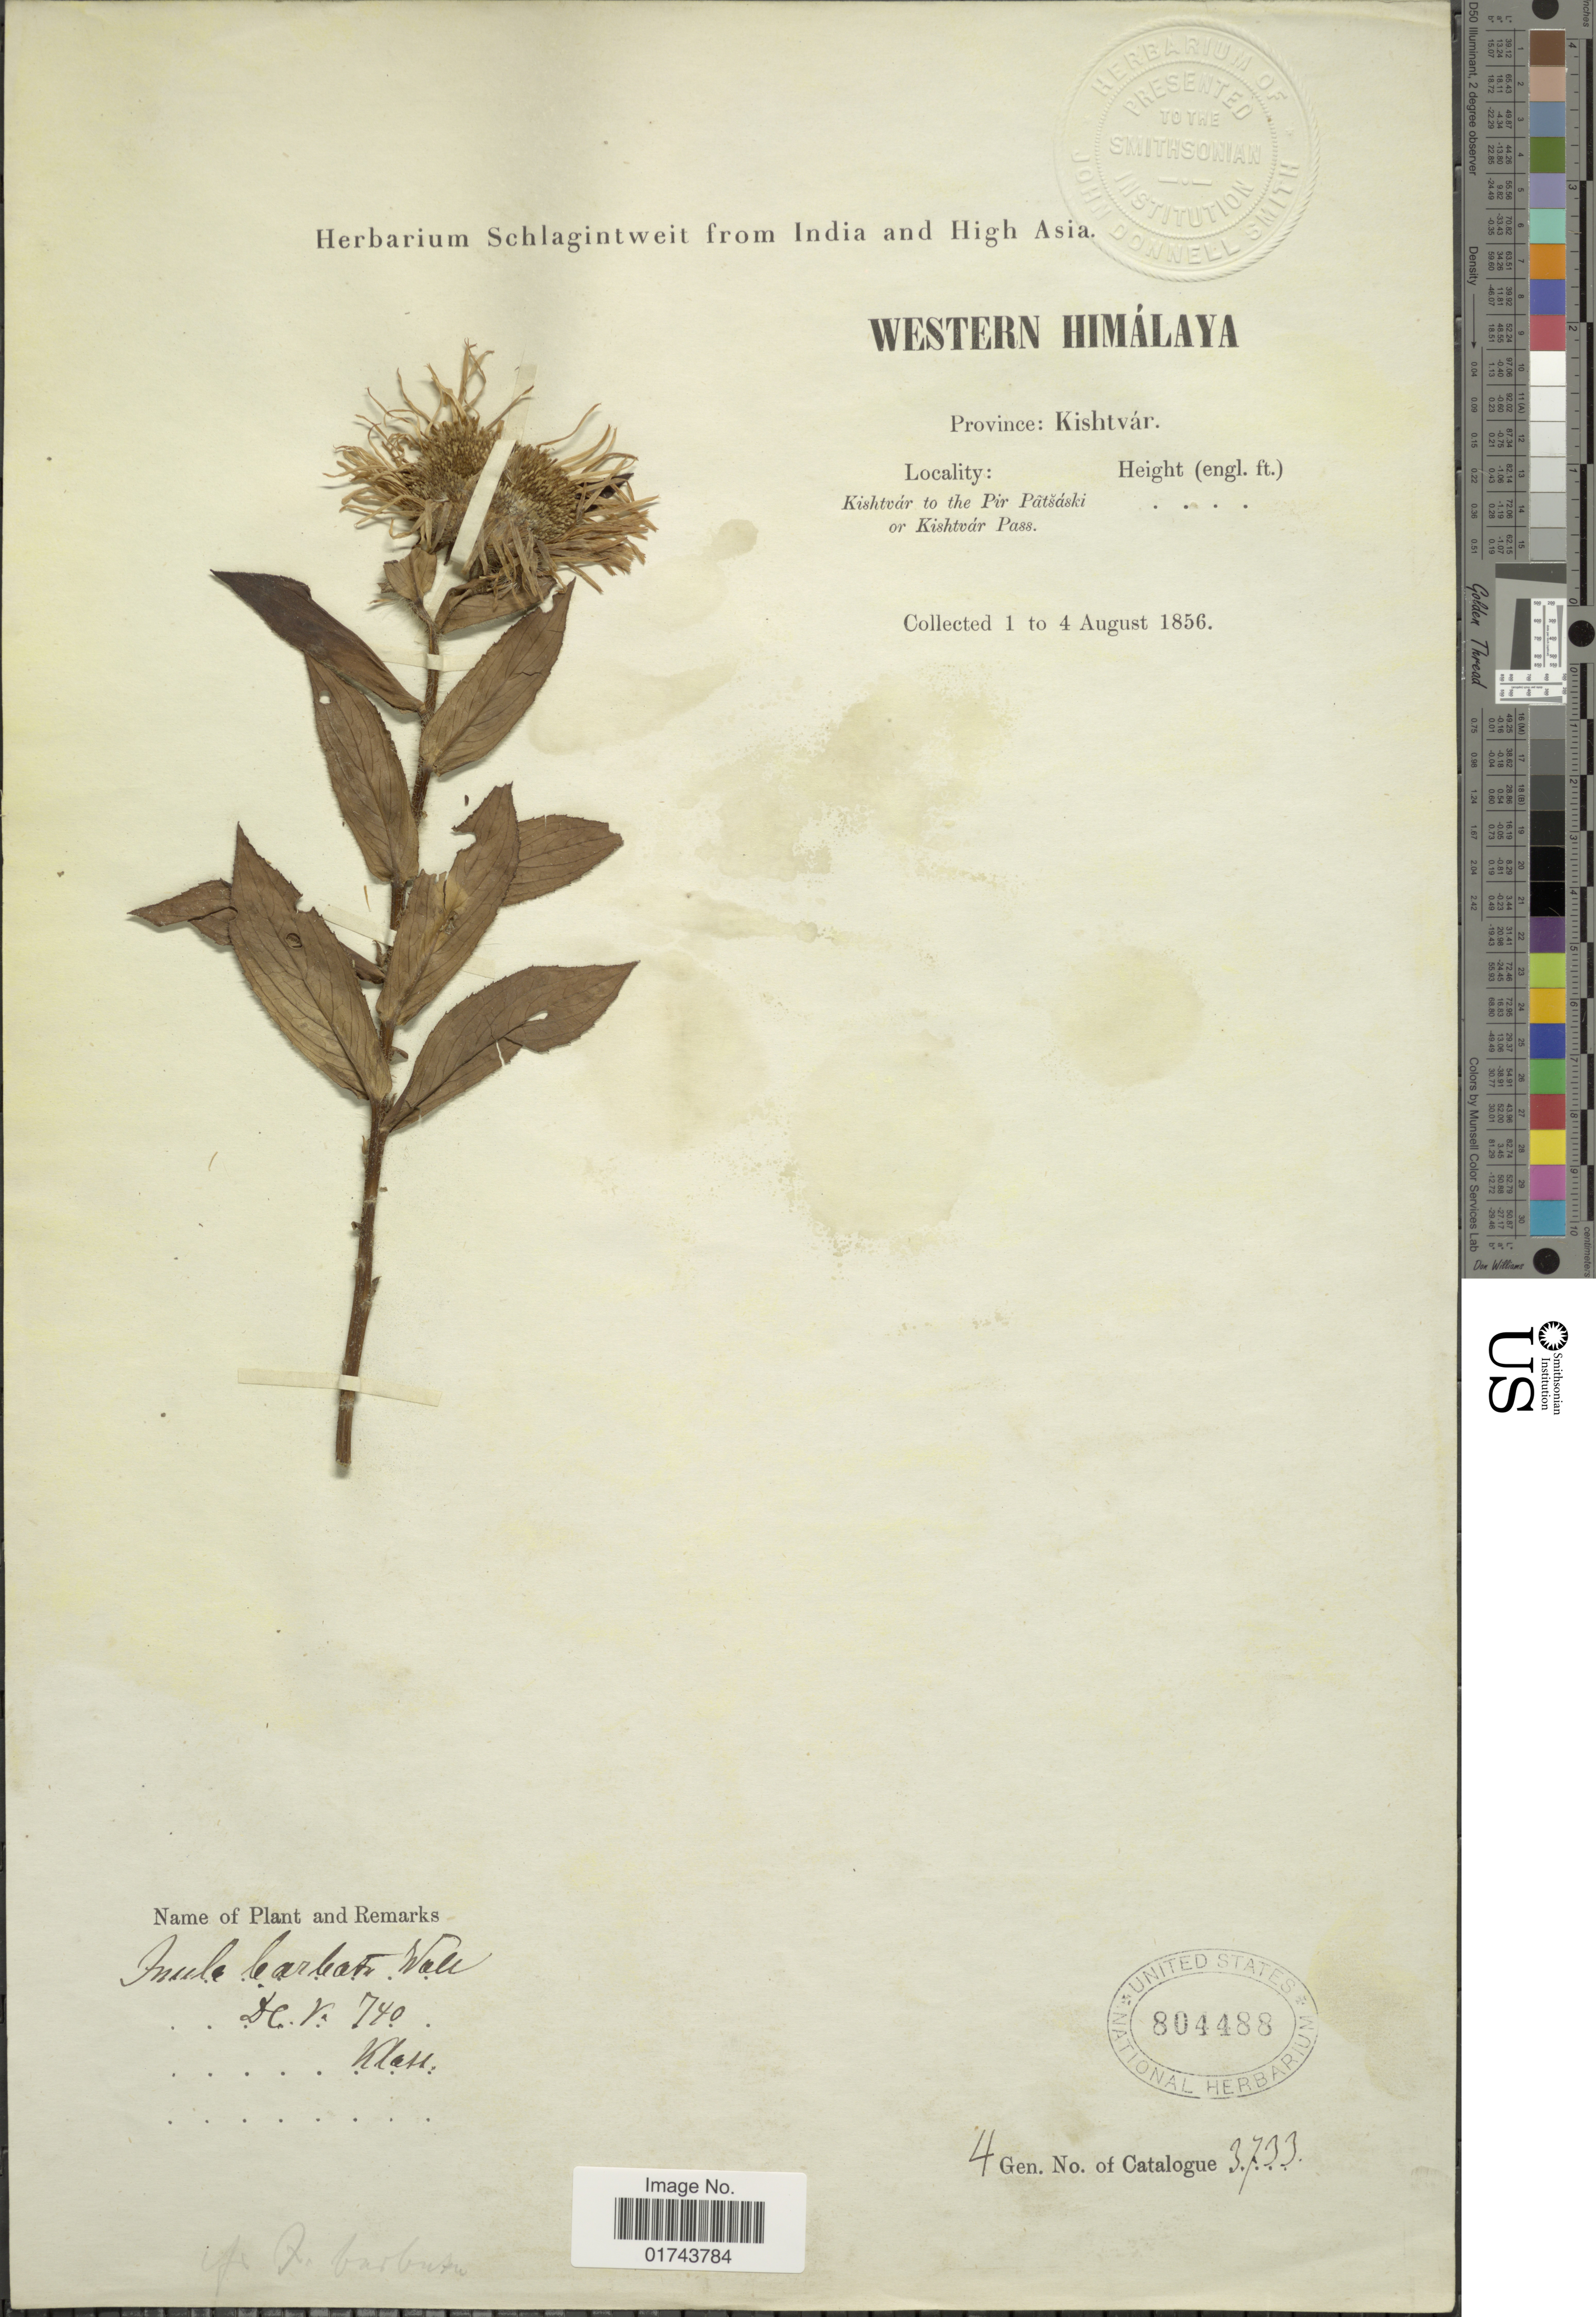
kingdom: Plantae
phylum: Tracheophyta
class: Magnoliopsida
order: Asterales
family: Asteraceae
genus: Inula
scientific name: Inula barbata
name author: Wall.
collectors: ex herb. Schlagintweit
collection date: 1856-08-01/1856-08-04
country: India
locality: Western Himalaya, Province: Kishtvar, Kishtvar to the Pir Patsaski or Kishtvar Pass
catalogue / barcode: US 804488